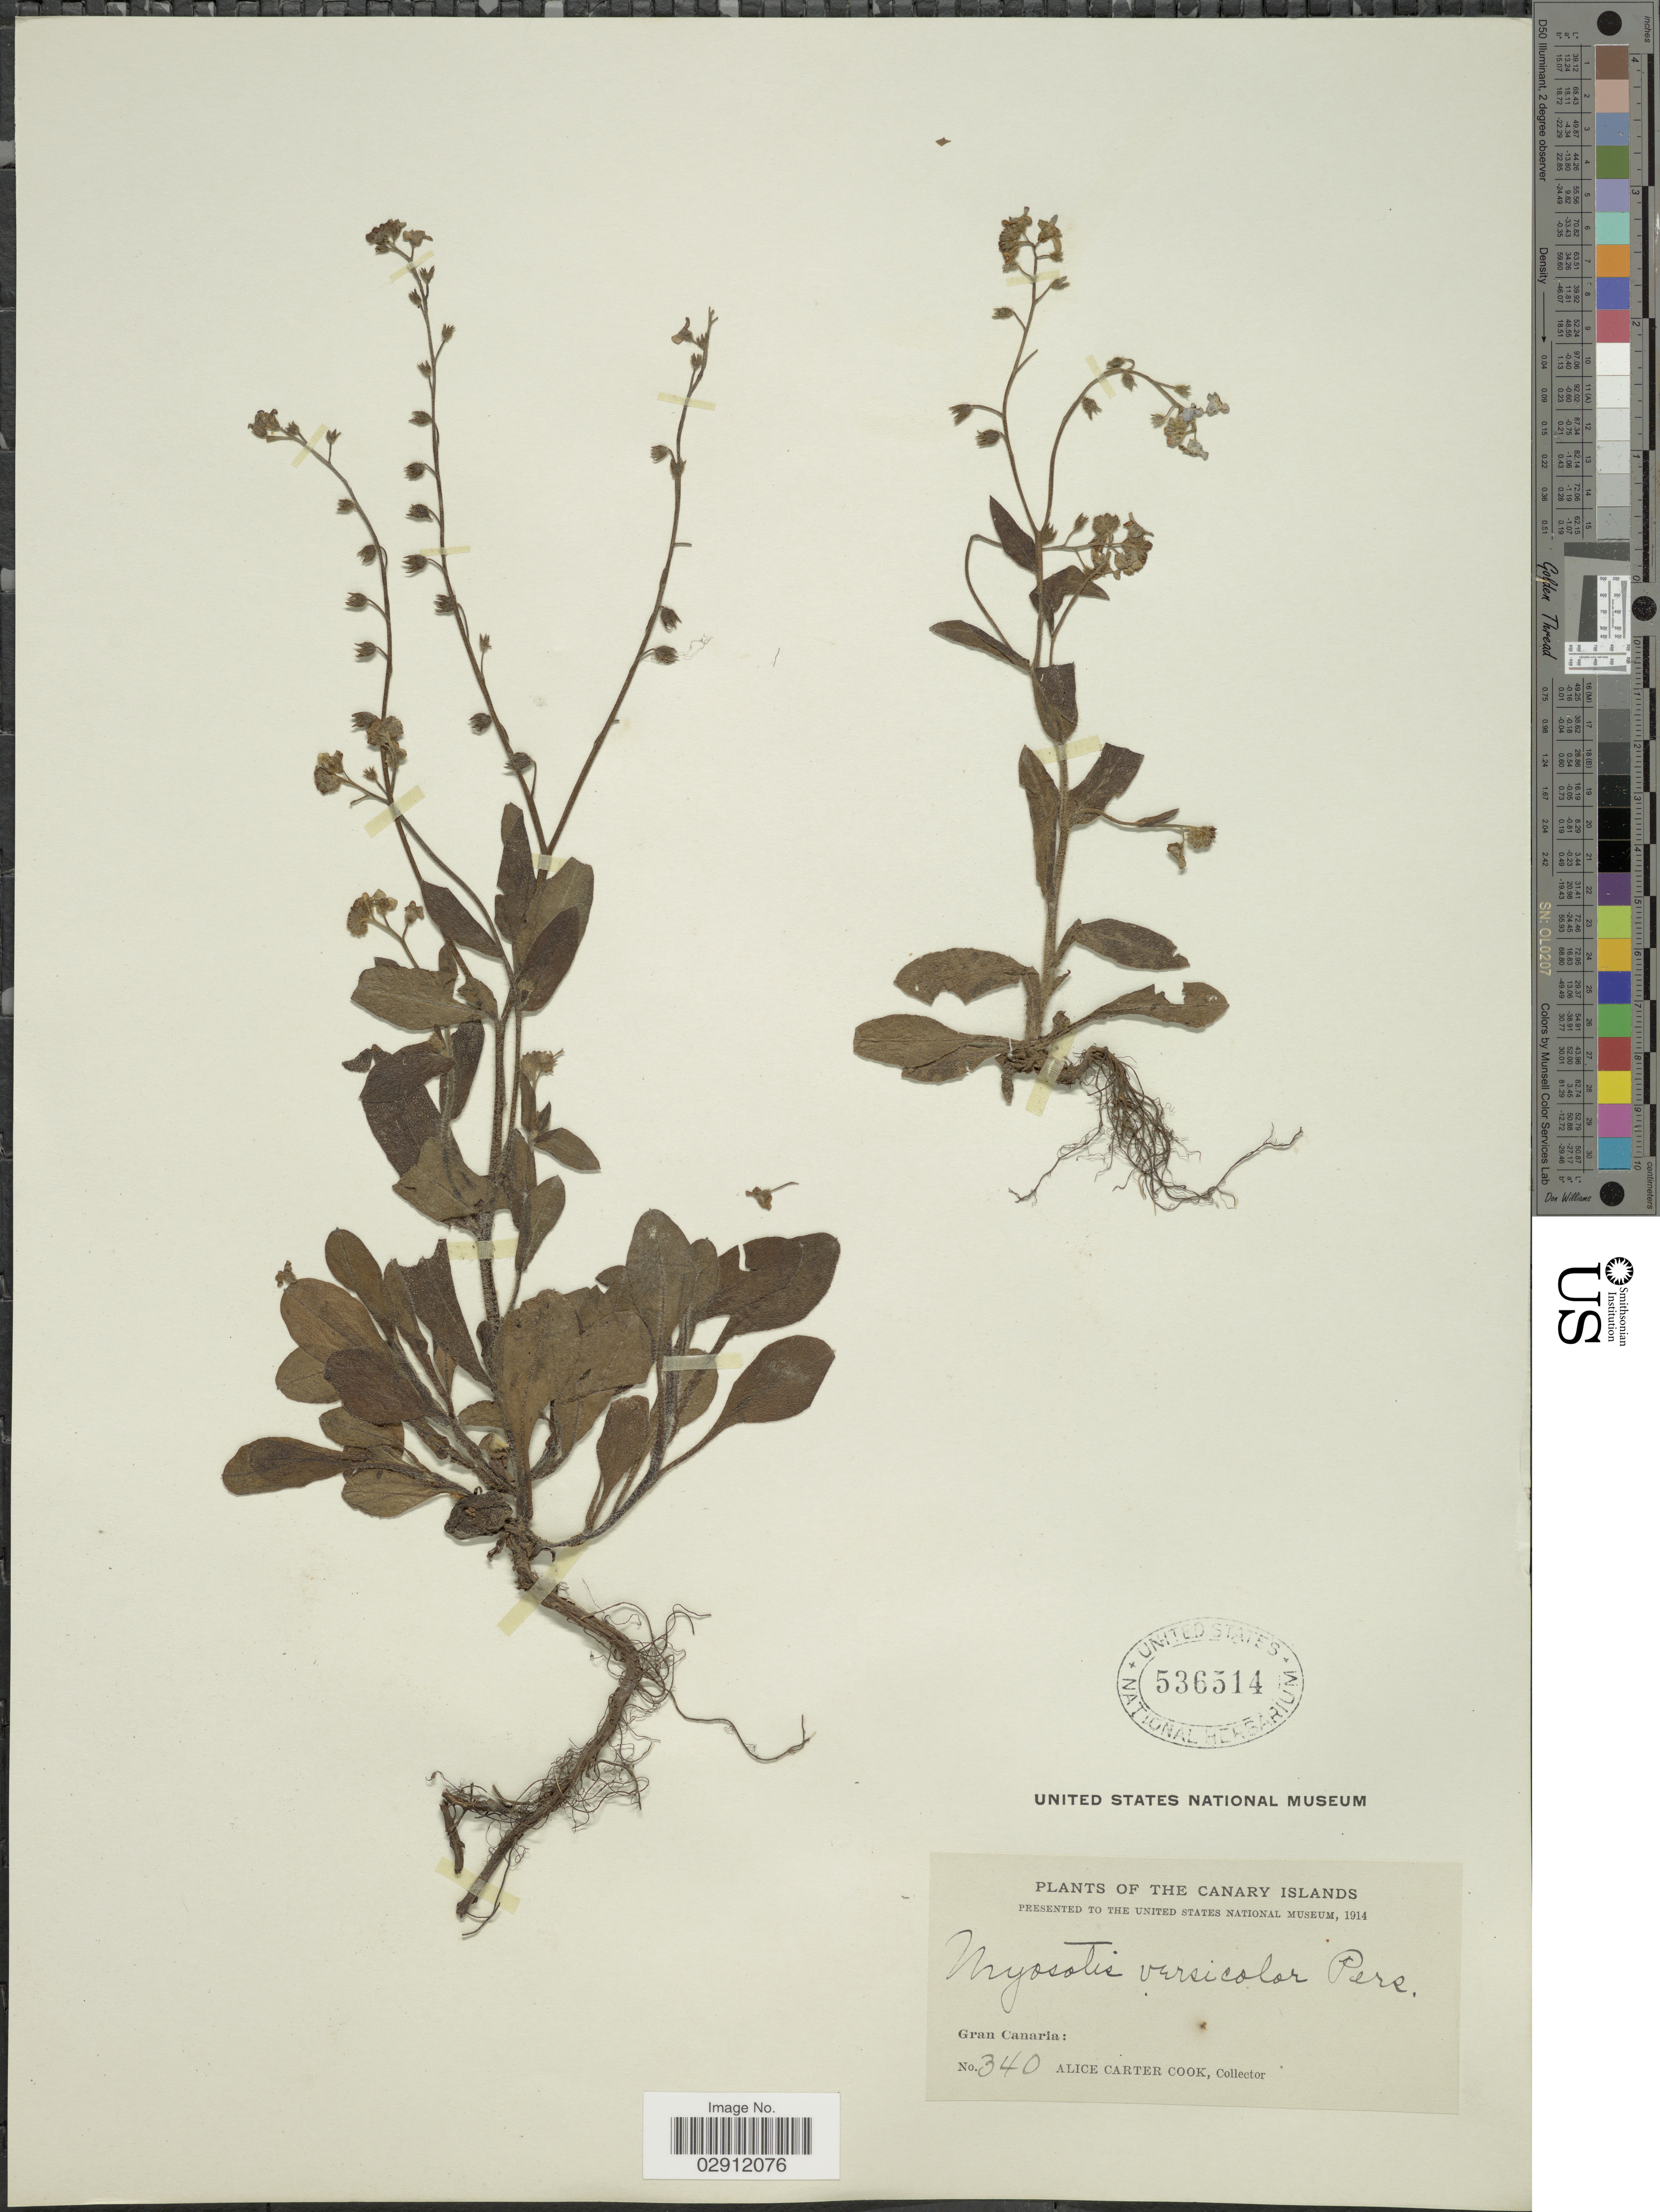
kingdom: Plantae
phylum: Tracheophyta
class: Magnoliopsida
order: Boraginales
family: Boraginaceae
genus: Myosotis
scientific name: Myosotis latifolia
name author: Poir.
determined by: Goldman, Doug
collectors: Alice C. Cook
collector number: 340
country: Spain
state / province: Canarias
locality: The Canary Islands. Gran Canaria.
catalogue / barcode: US 536514